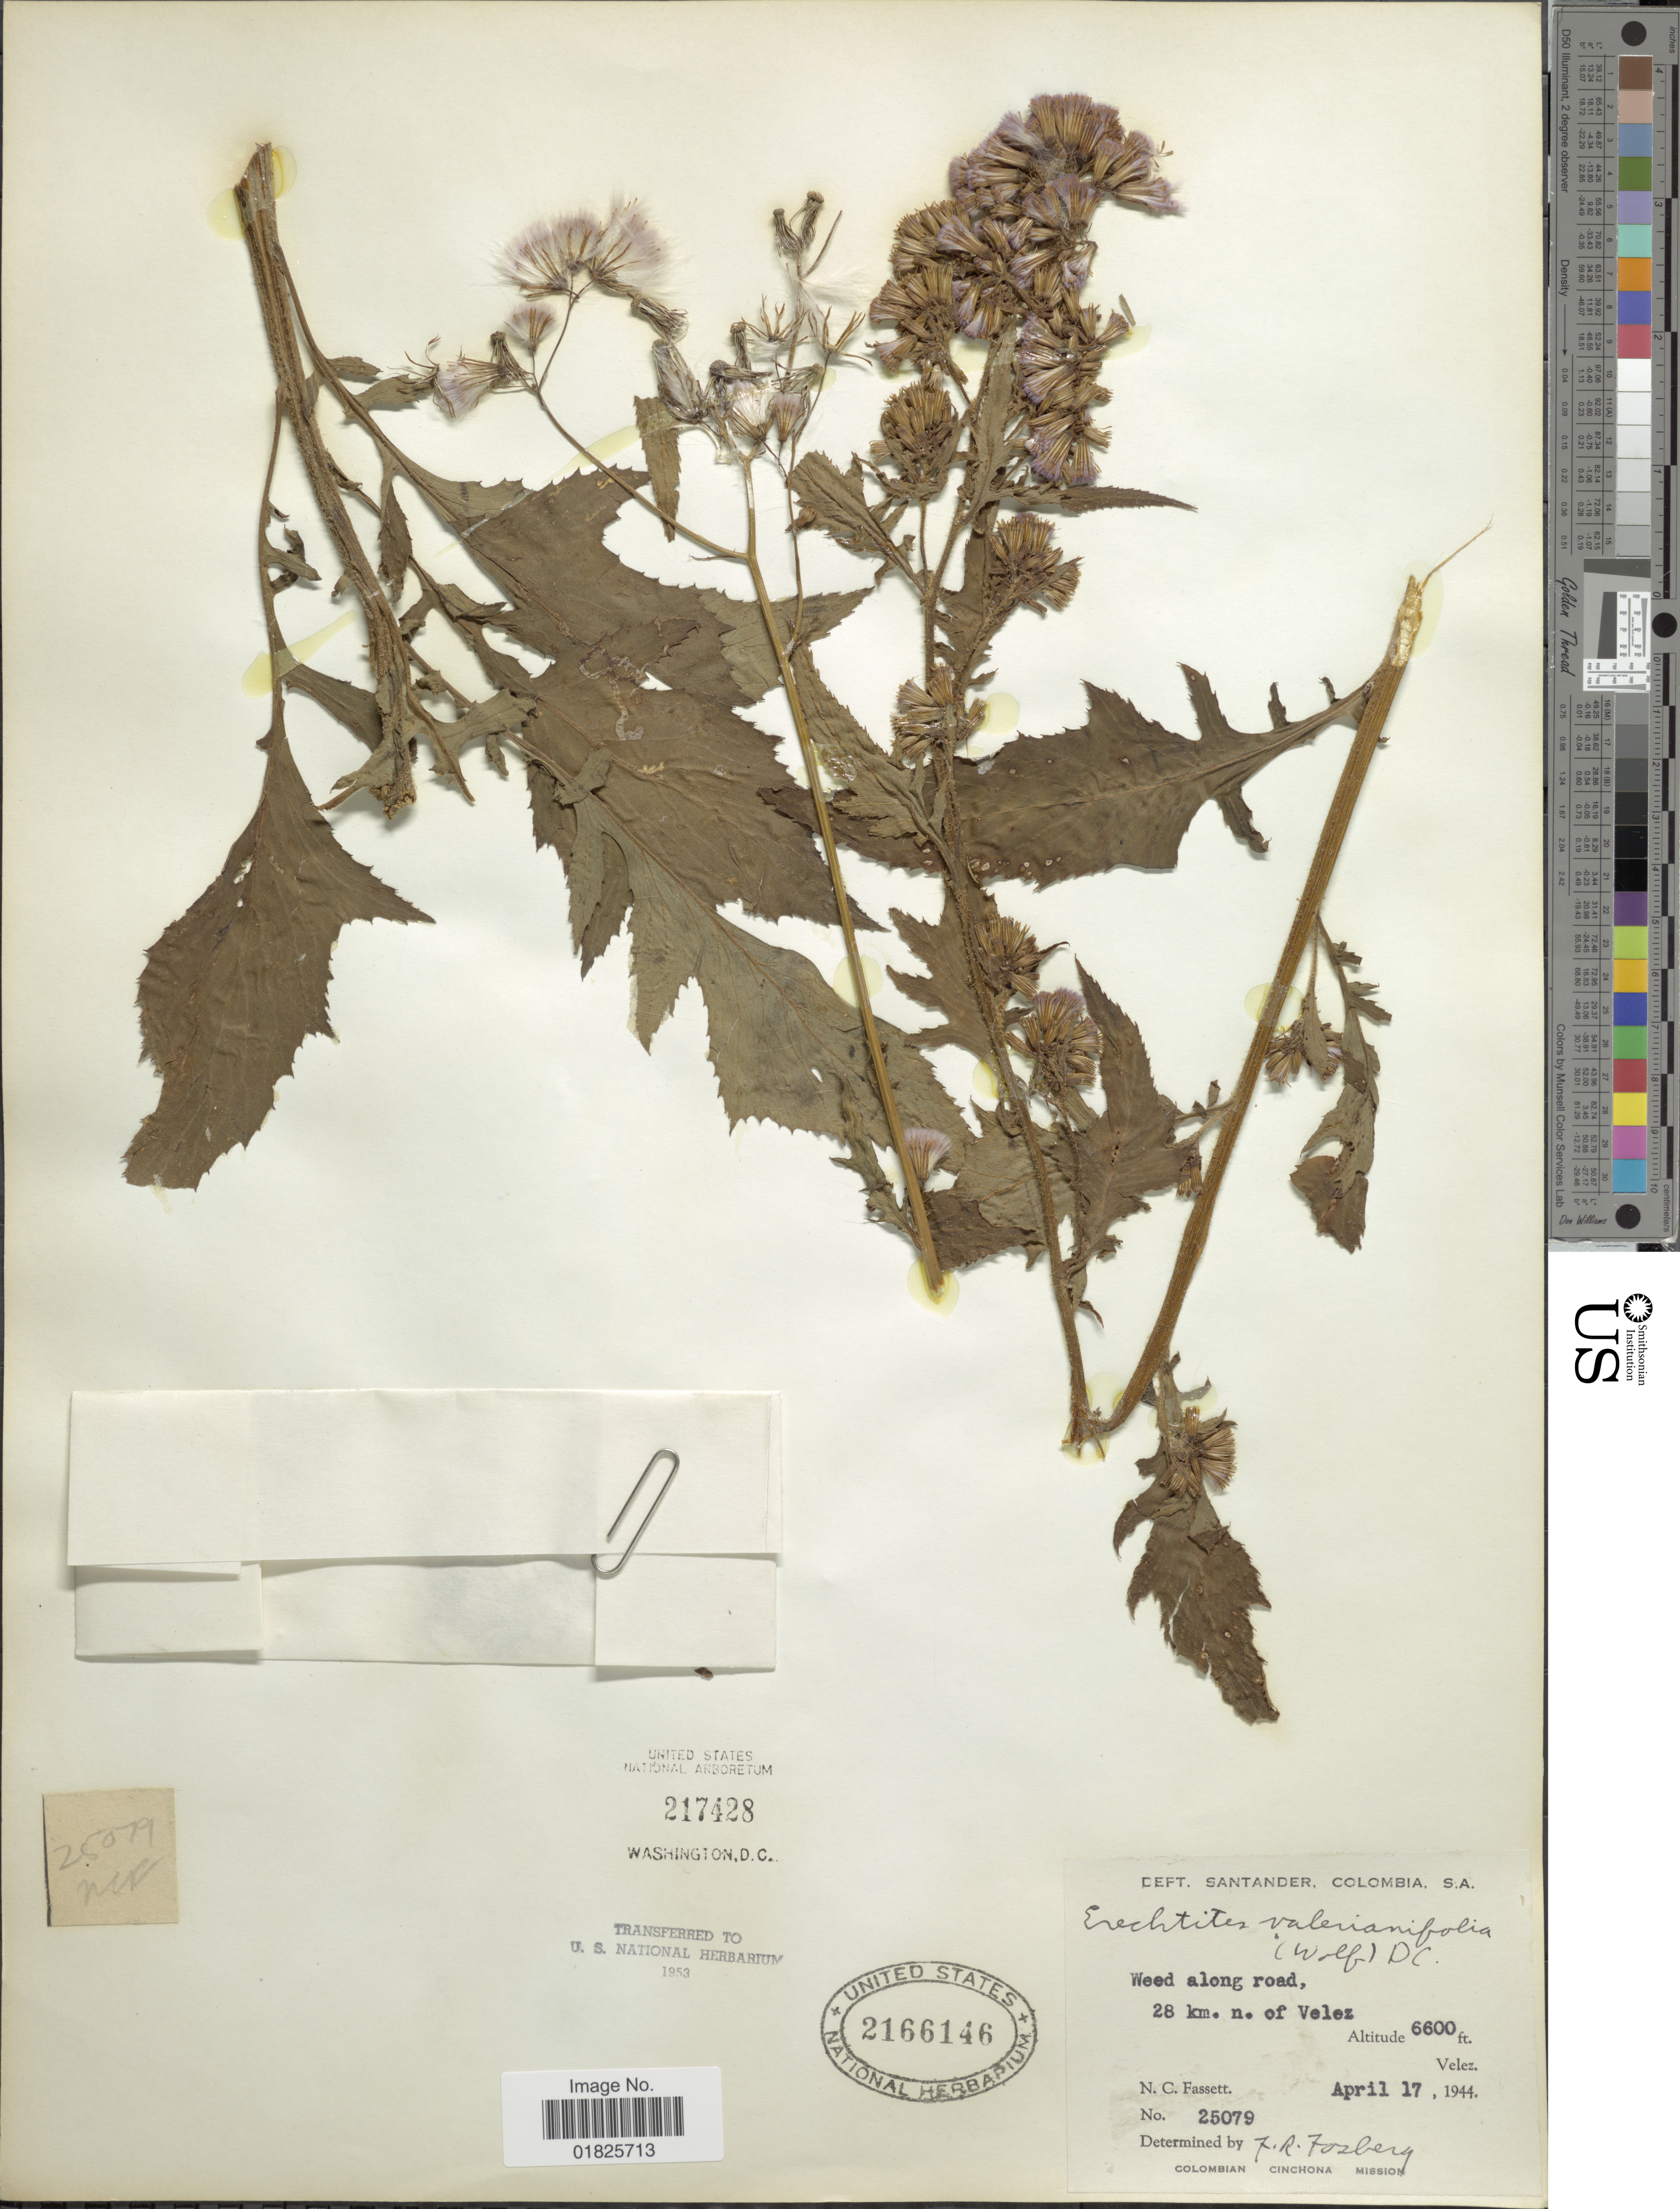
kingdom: Plantae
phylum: Tracheophyta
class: Magnoliopsida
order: Asterales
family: Asteraceae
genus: Erechtites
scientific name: Erechtites valerianifolius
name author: (Link ex Spreng.) DC.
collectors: N. C. Fassett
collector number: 25079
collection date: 1944-04-17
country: Colombia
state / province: Santander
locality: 28 km. n. of Velez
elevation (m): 2012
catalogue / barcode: US 2166146